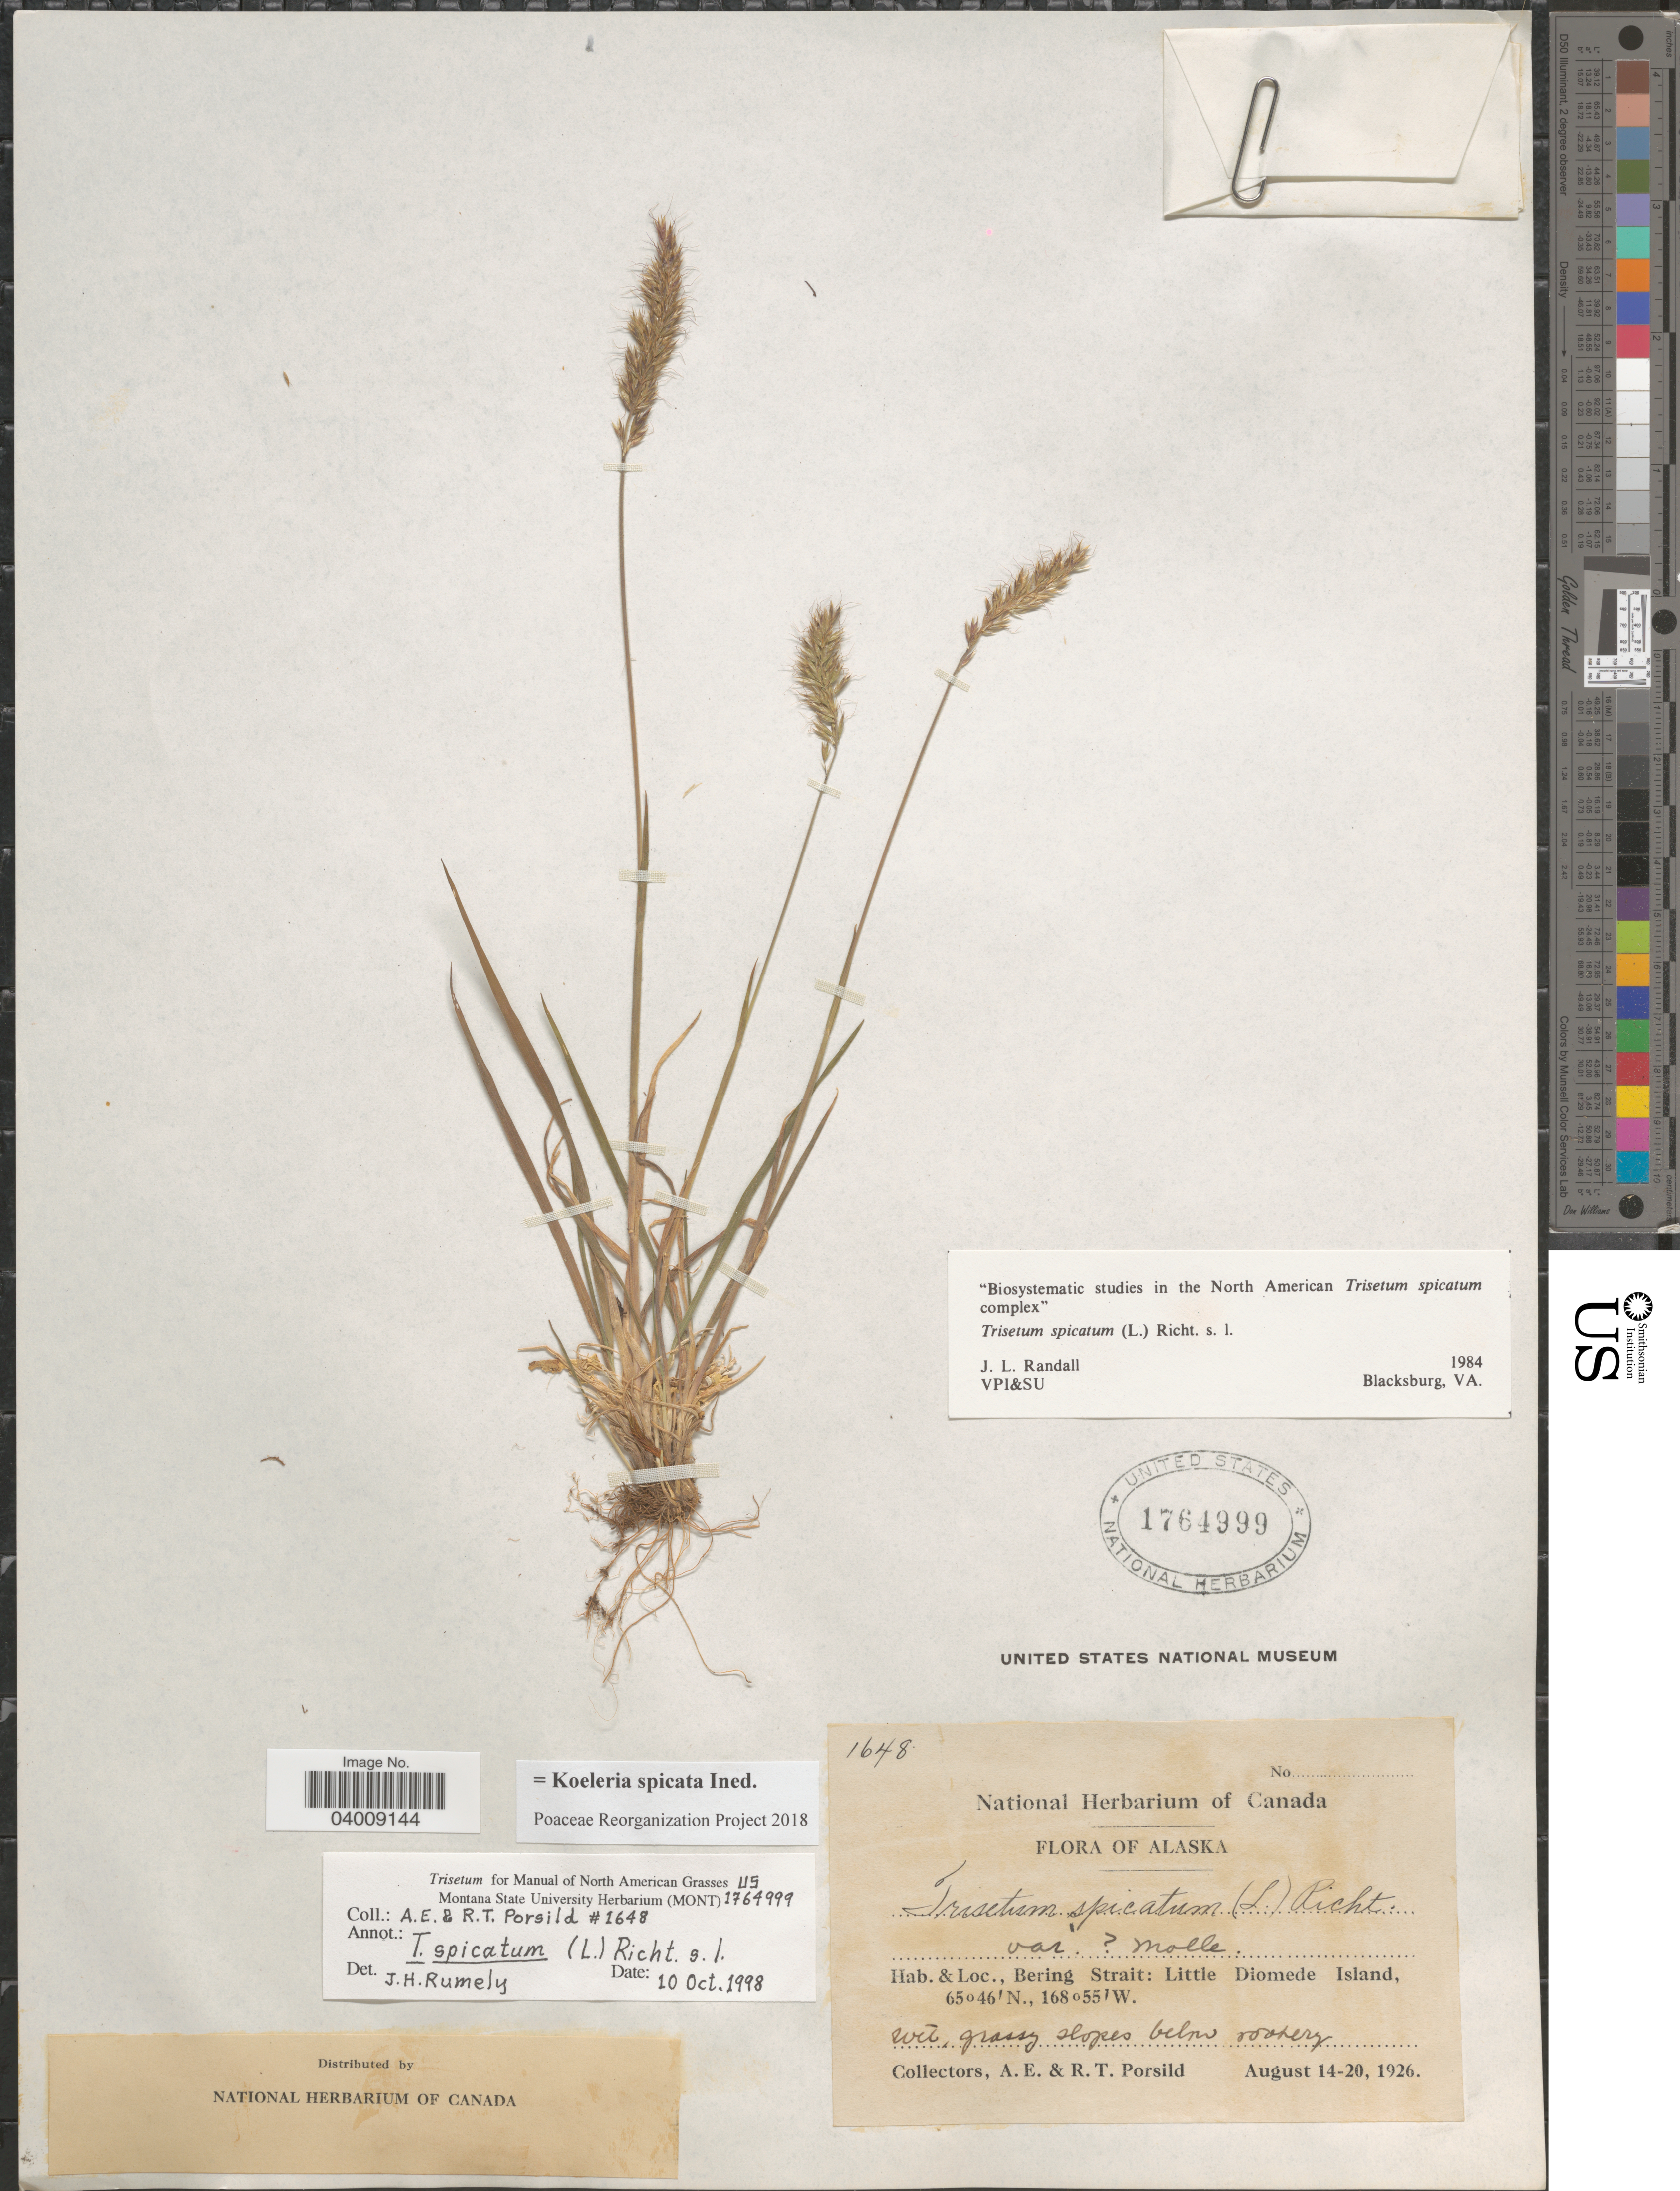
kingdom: Plantae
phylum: Tracheophyta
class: Liliopsida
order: Poales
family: Poaceae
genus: Koeleria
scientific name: Koeleria spicata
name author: (L.) Barberá et al.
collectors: A. E. Porsild & R. T. Porsild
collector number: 1648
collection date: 1926-08-14/1926-08-20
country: United States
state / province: Alaska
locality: Bering Strait: Little Diomede Island.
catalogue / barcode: US 1764999